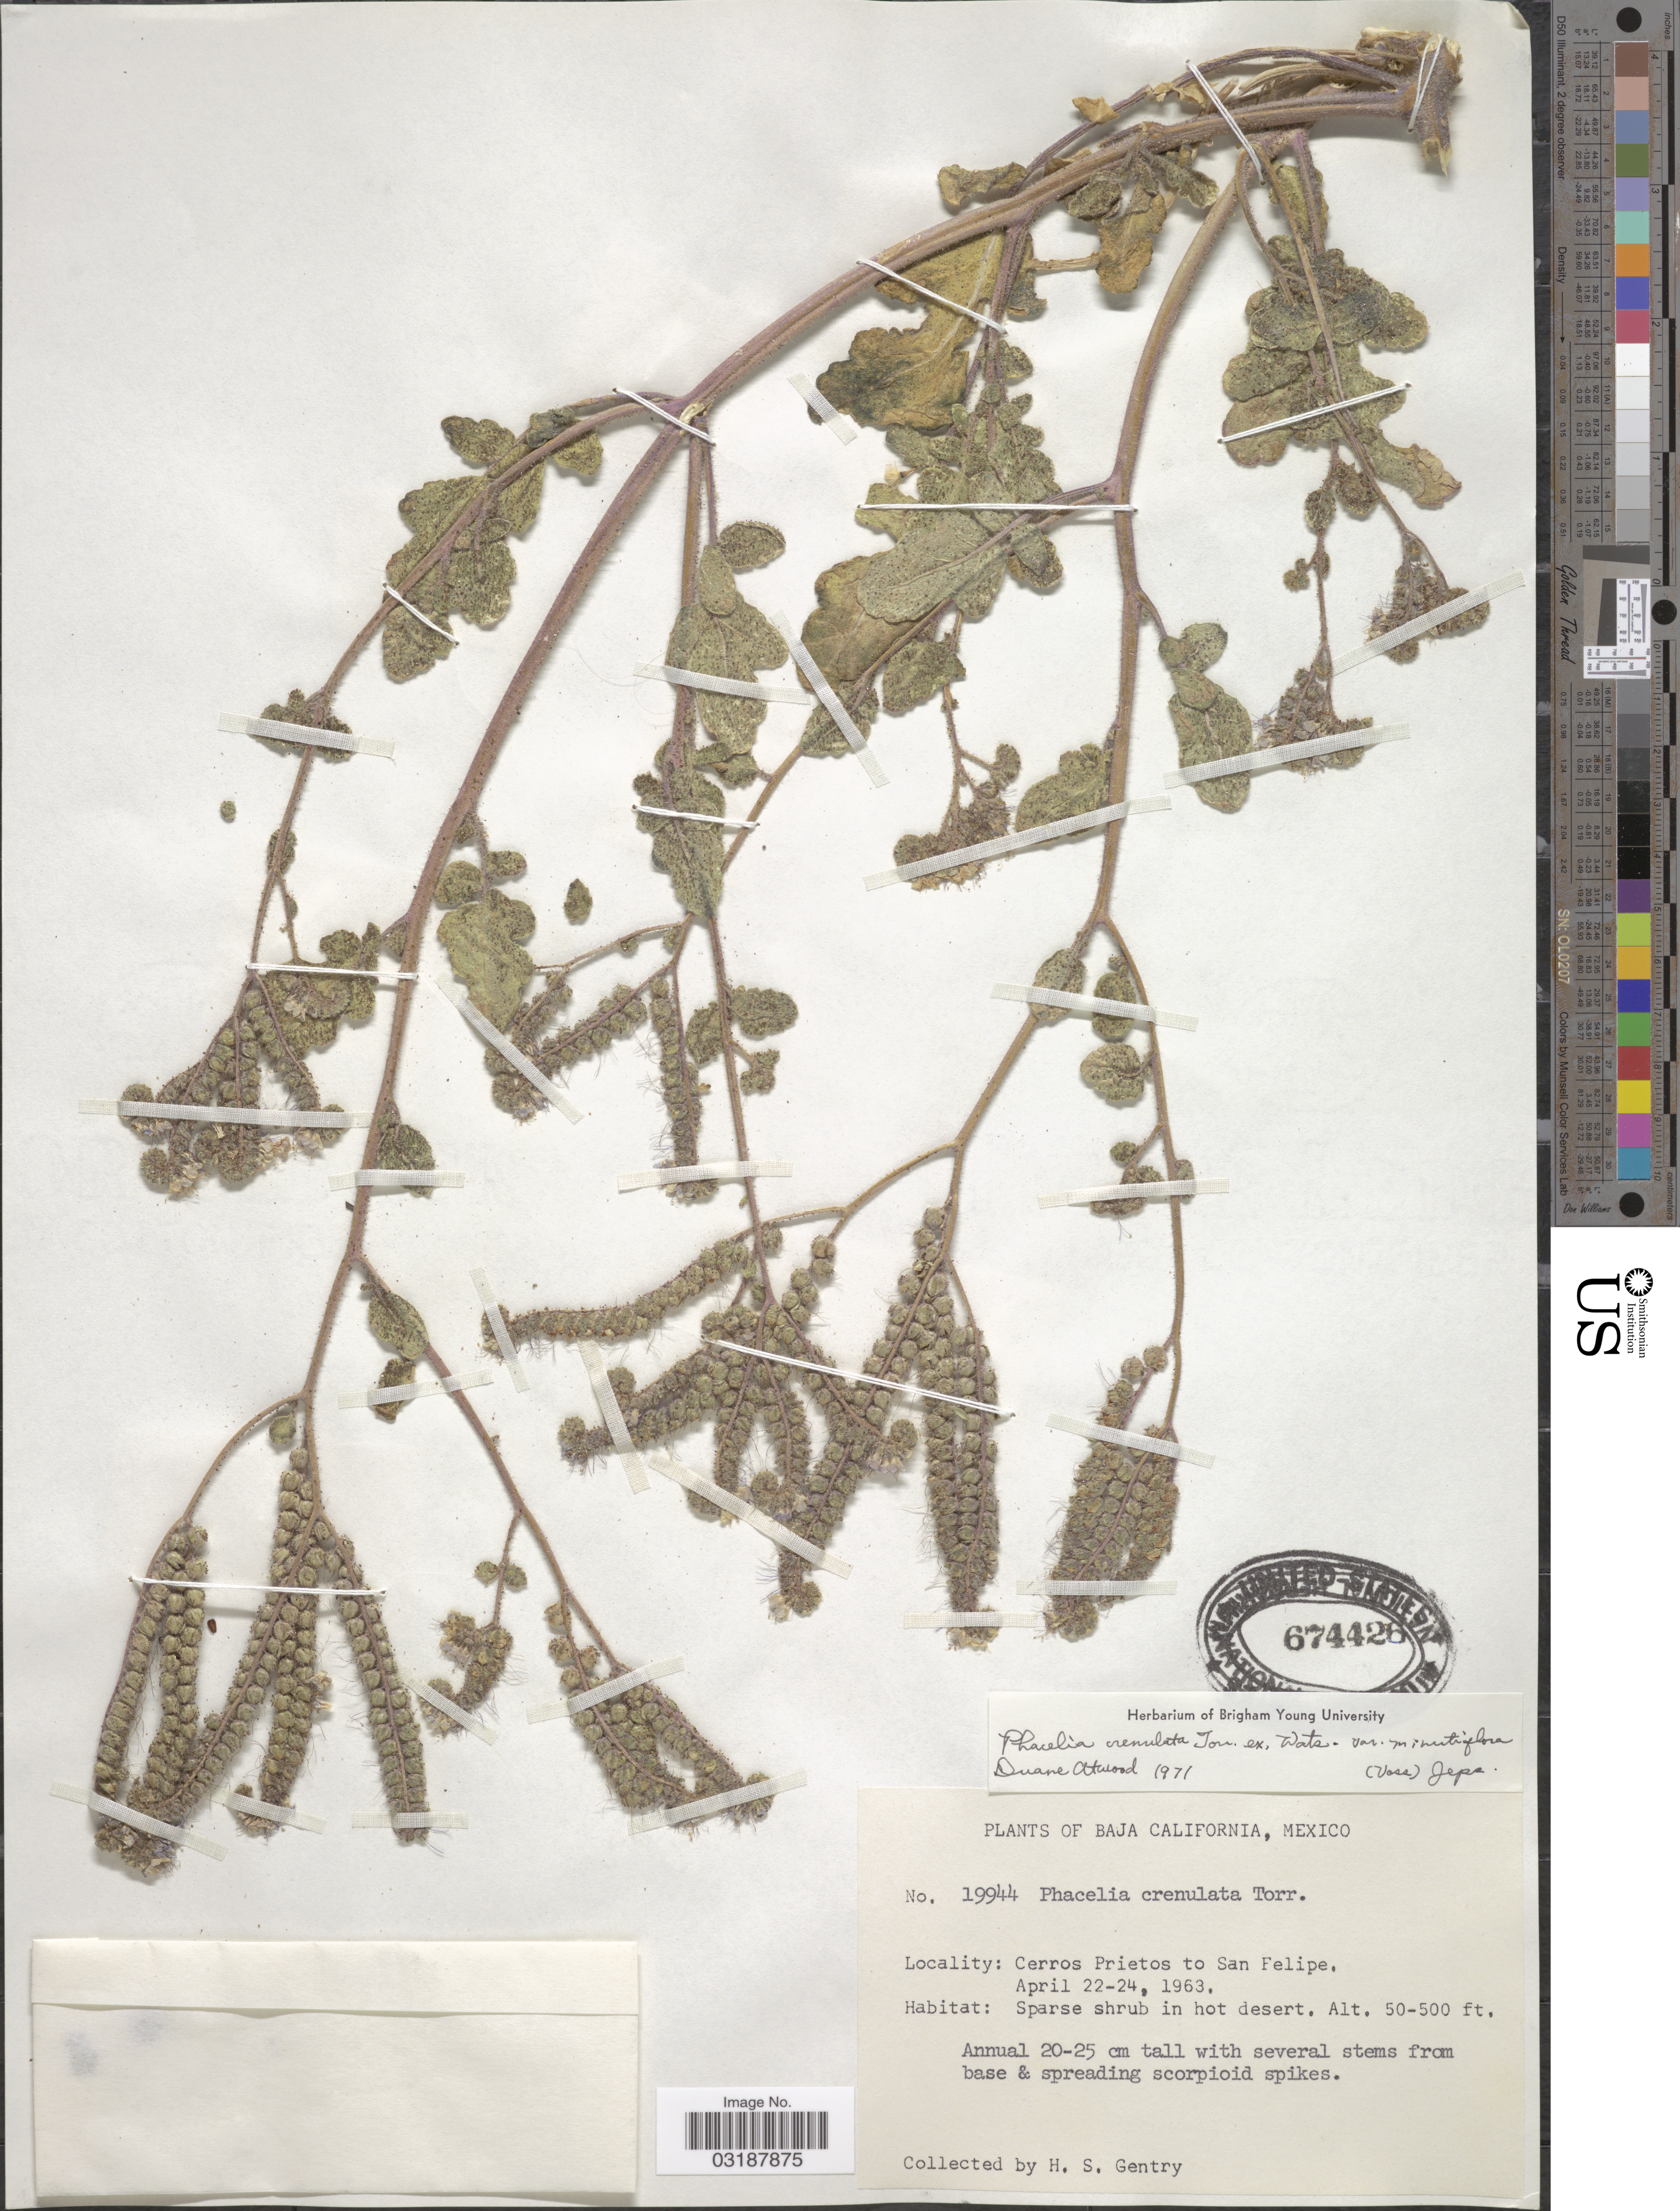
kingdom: Plantae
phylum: Tracheophyta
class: Magnoliopsida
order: Boraginales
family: Hydrophyllaceae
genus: Phacelia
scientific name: Phacelia crenulata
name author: Torr. ex S. Watson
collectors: H. S. Gentry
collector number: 19944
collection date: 1963-04-22/1963-04-24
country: Mexico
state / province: Baja California Norte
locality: Cerros Prietos to San Felipe.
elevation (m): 15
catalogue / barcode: US 674426